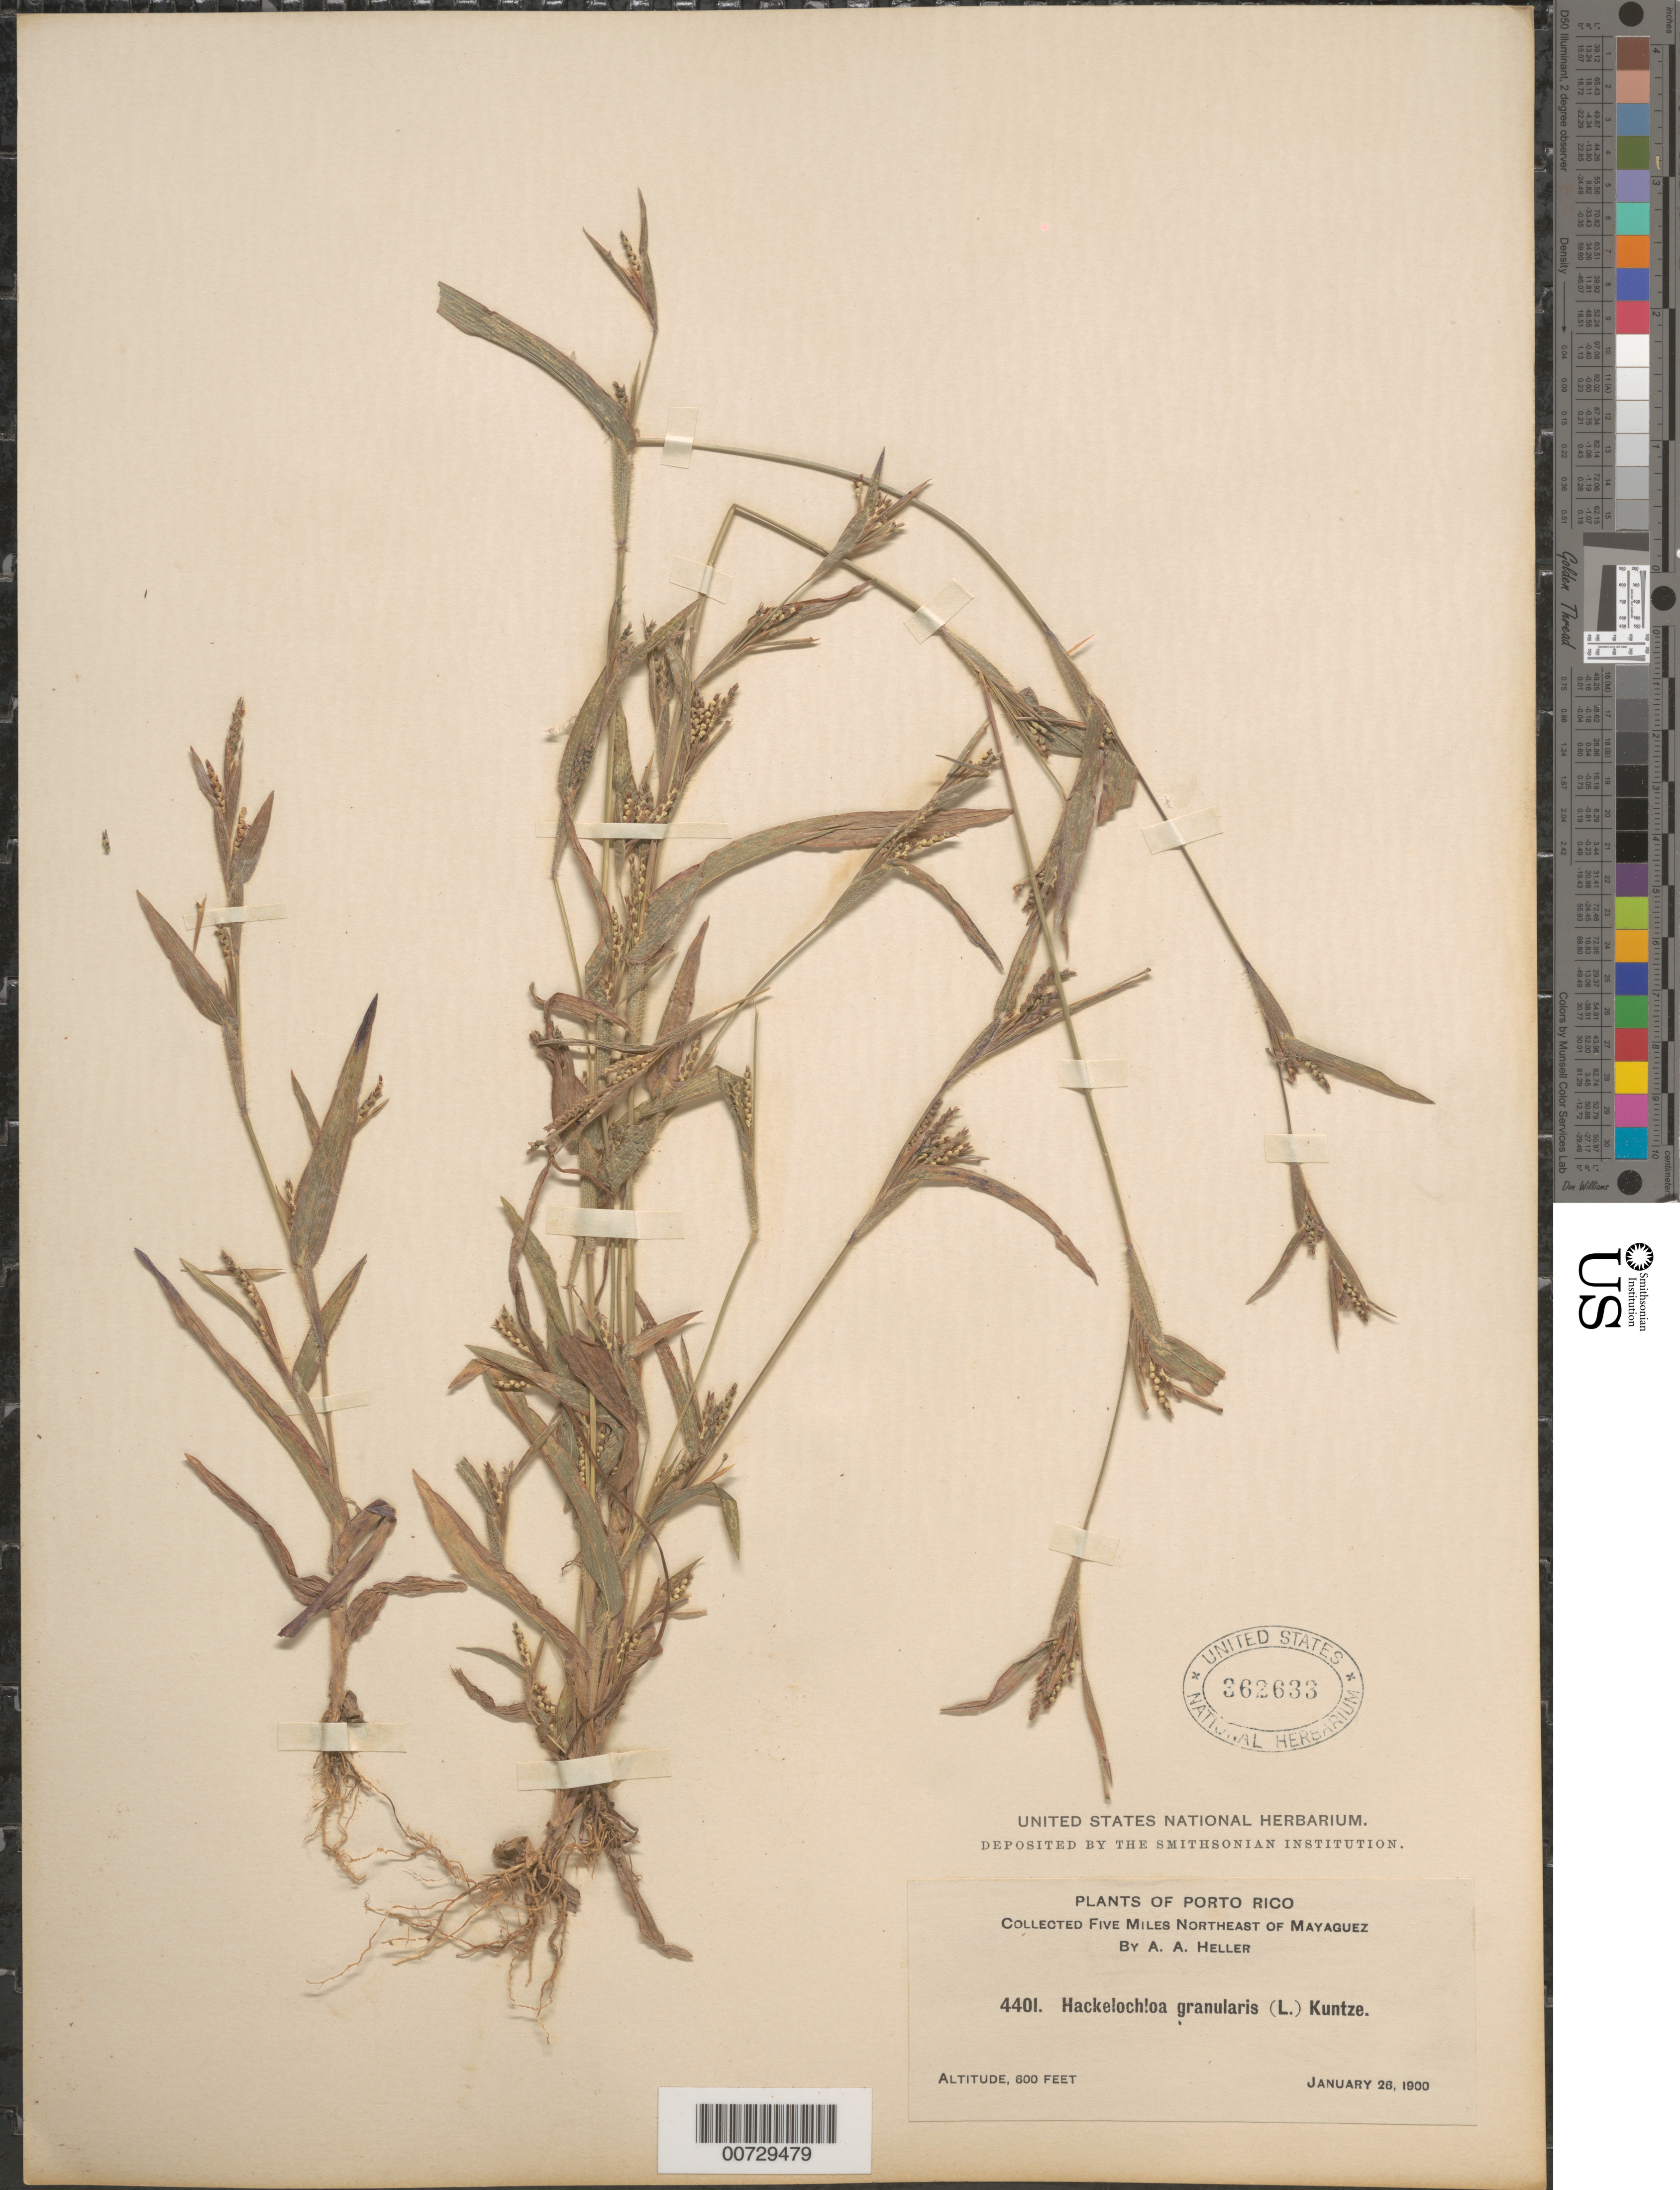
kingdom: Plantae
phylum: Tracheophyta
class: Liliopsida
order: Poales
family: Poaceae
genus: Hackelochloa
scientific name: Hackelochloa granularis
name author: (L.) Kuntze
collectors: A. A. Heller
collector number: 4401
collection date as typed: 26 Jan 1900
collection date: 1900-01-26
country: Puerto Rico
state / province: Mayagüez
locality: Mayaguez, 5 mi NE of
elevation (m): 183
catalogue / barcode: US 362633